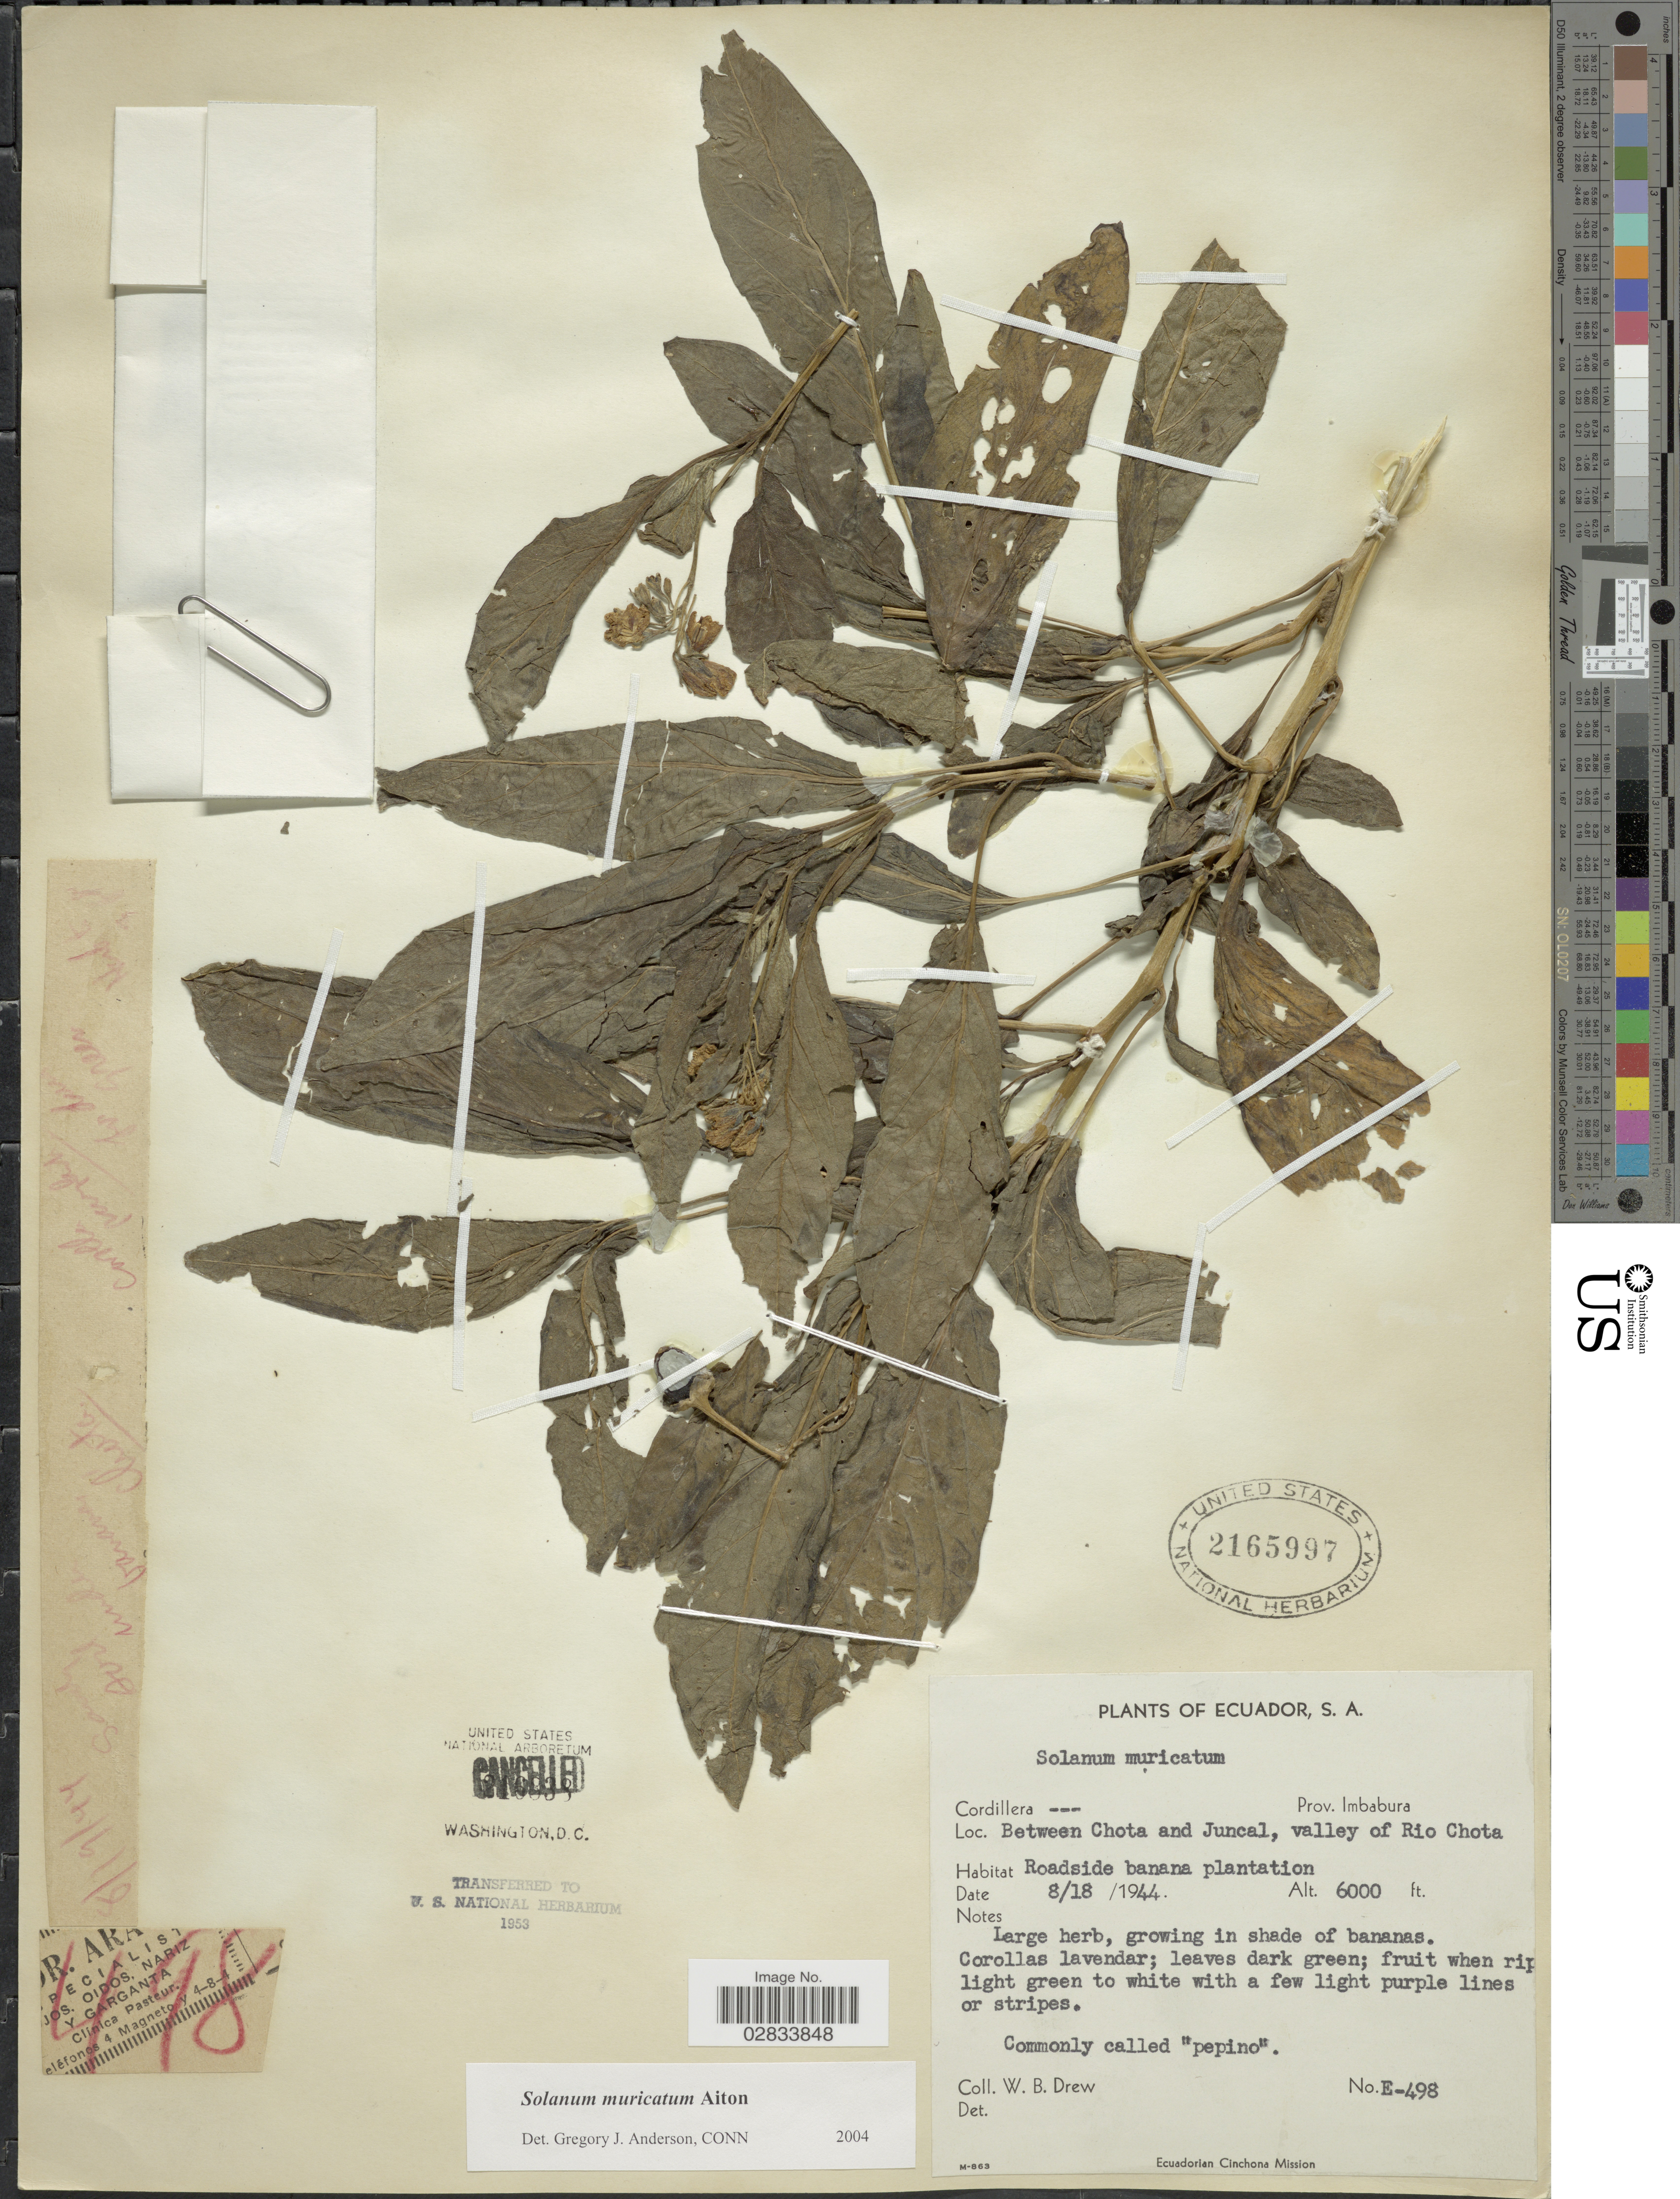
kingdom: Plantae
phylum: Tracheophyta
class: Magnoliopsida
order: Solanales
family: Solanaceae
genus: Solanum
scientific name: Solanum muricatum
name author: Aiton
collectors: W. B. Drew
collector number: E-498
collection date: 1944-08-18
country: Ecuador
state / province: Imbabura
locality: Prov. Imbabura, Between Chota and Juncal, valley of Rio Chota. Cordillera.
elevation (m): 1829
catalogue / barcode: US 2165997